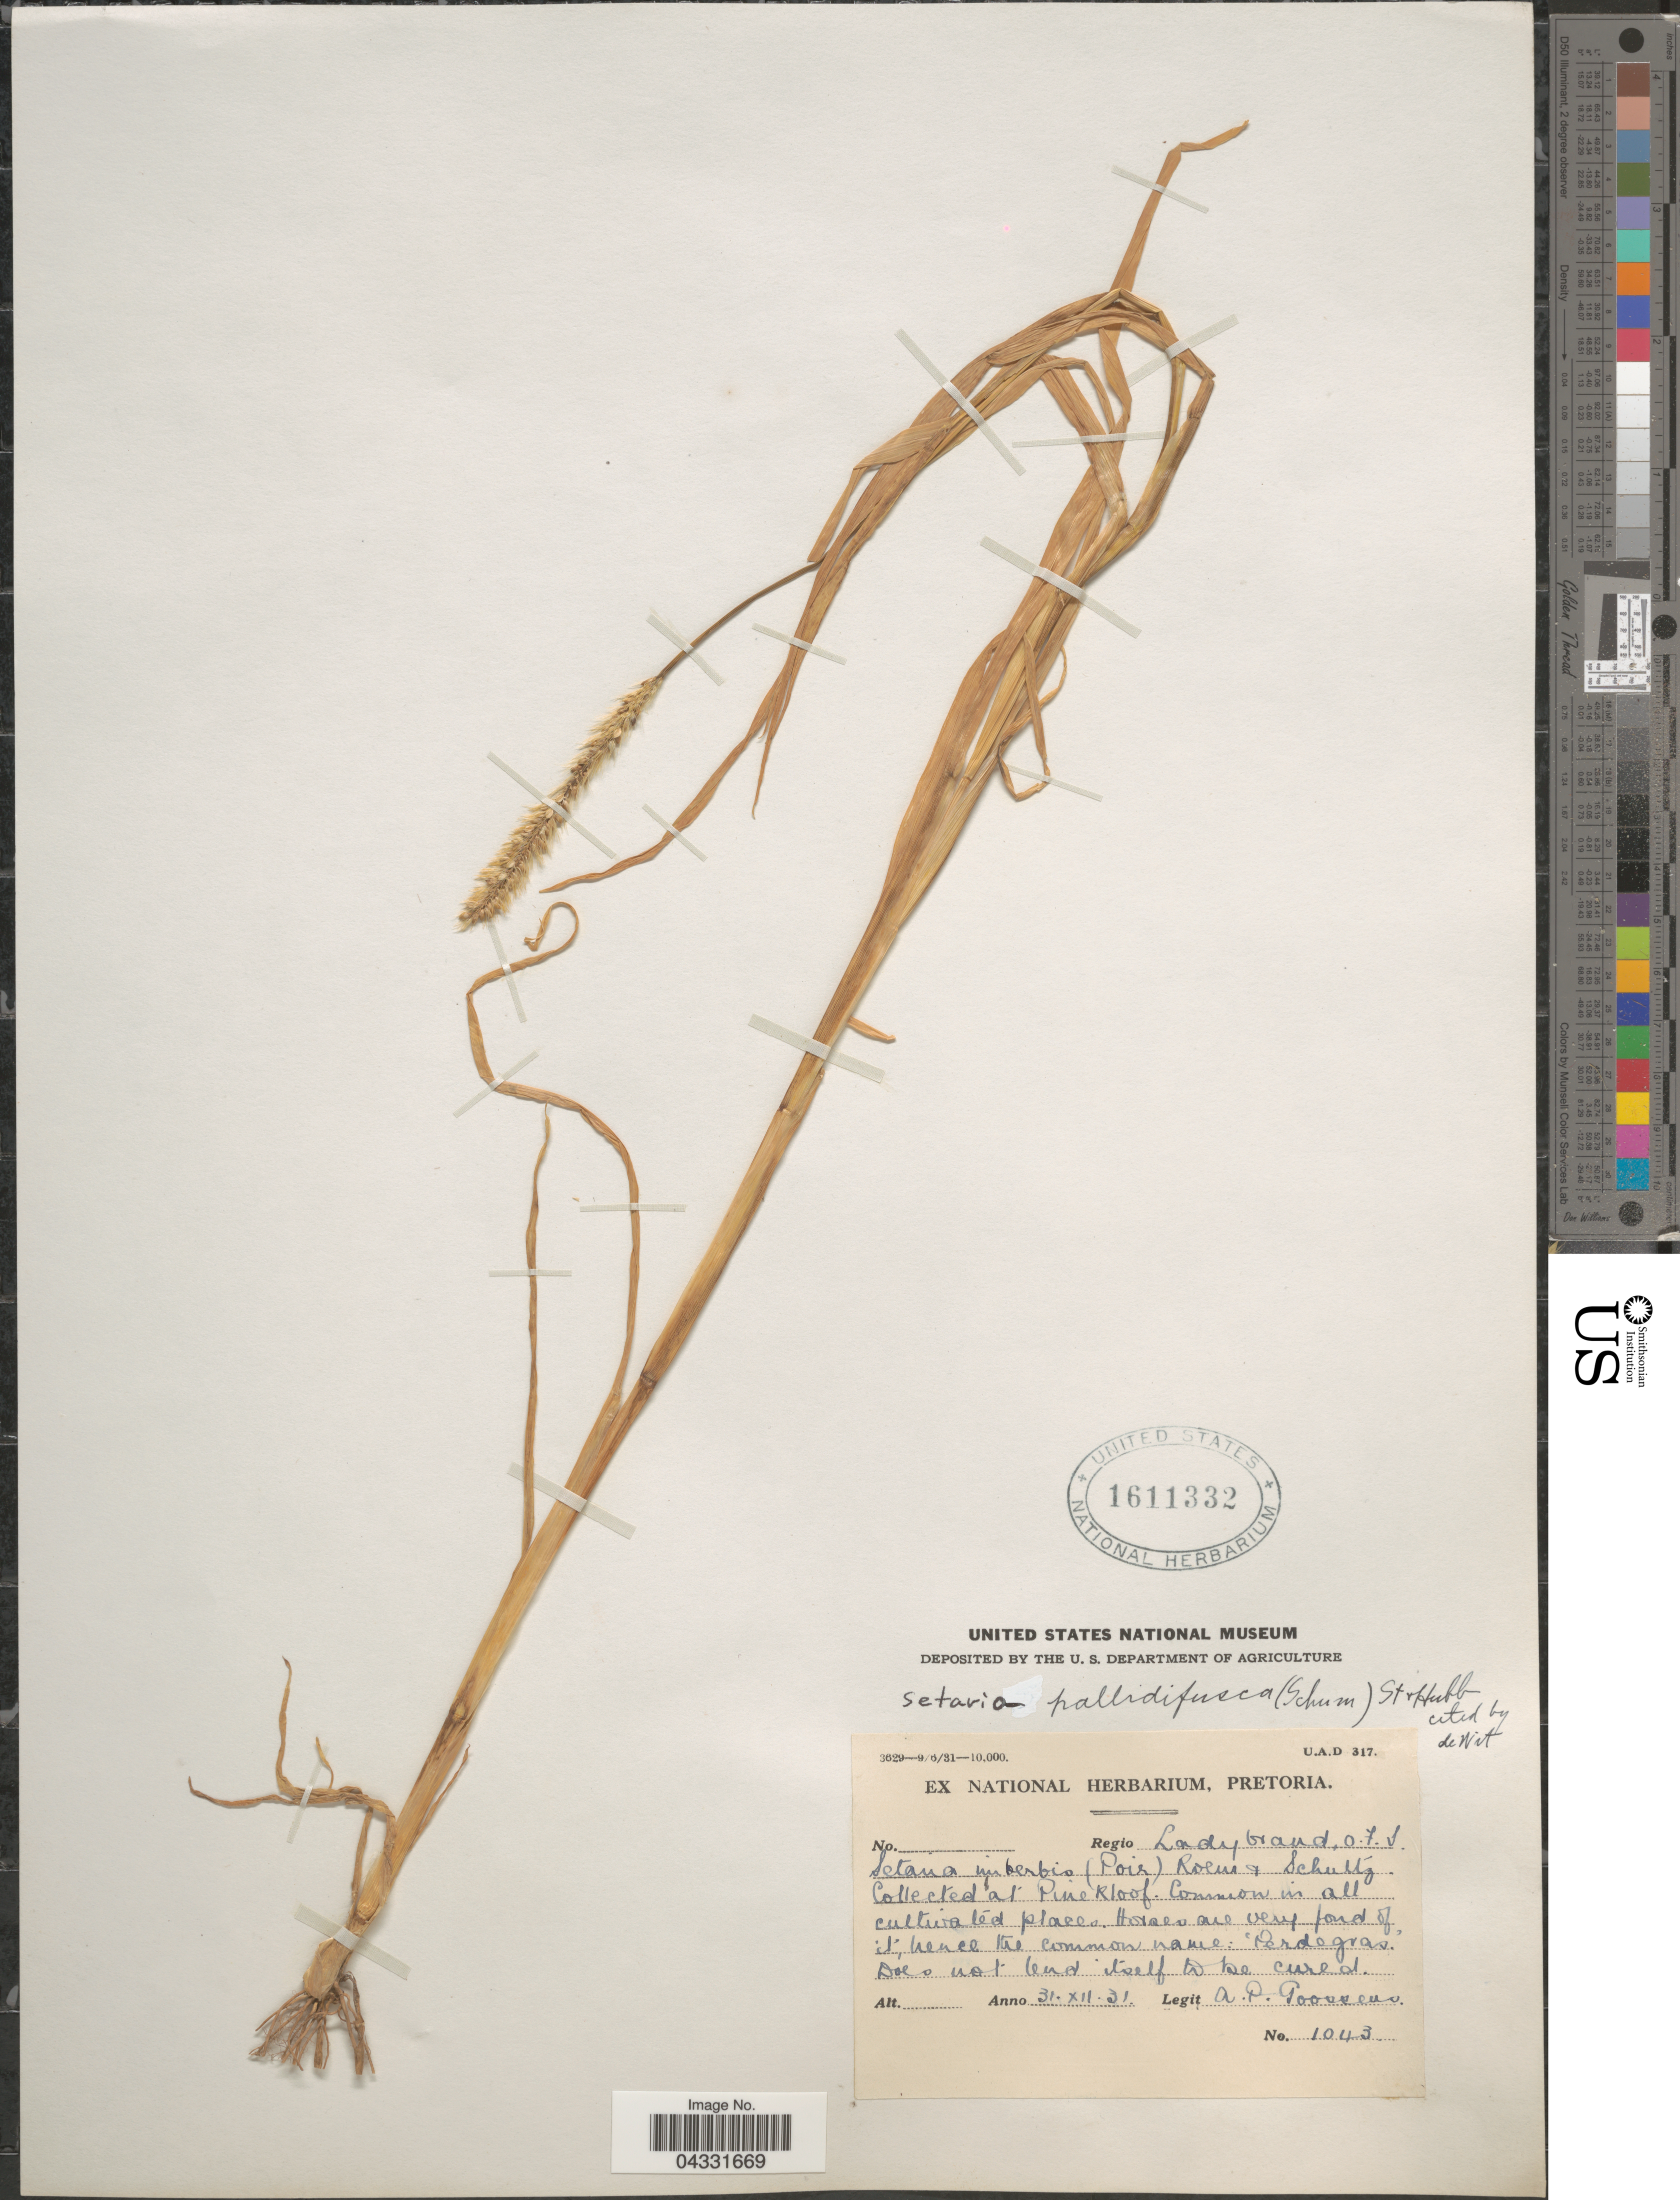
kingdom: Plantae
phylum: Tracheophyta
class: Liliopsida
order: Poales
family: Poaceae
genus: Setaria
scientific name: Setaria pallide-fusca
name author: (Schumach.) Stapf & C.E. Hubb.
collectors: A. P. G. Goossens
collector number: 1043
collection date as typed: Transcribed d/m/y: 31/12/31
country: South Africa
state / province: Free State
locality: Regio Lady Grand, O.F.S. At Pinekloof.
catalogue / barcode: US 1611332